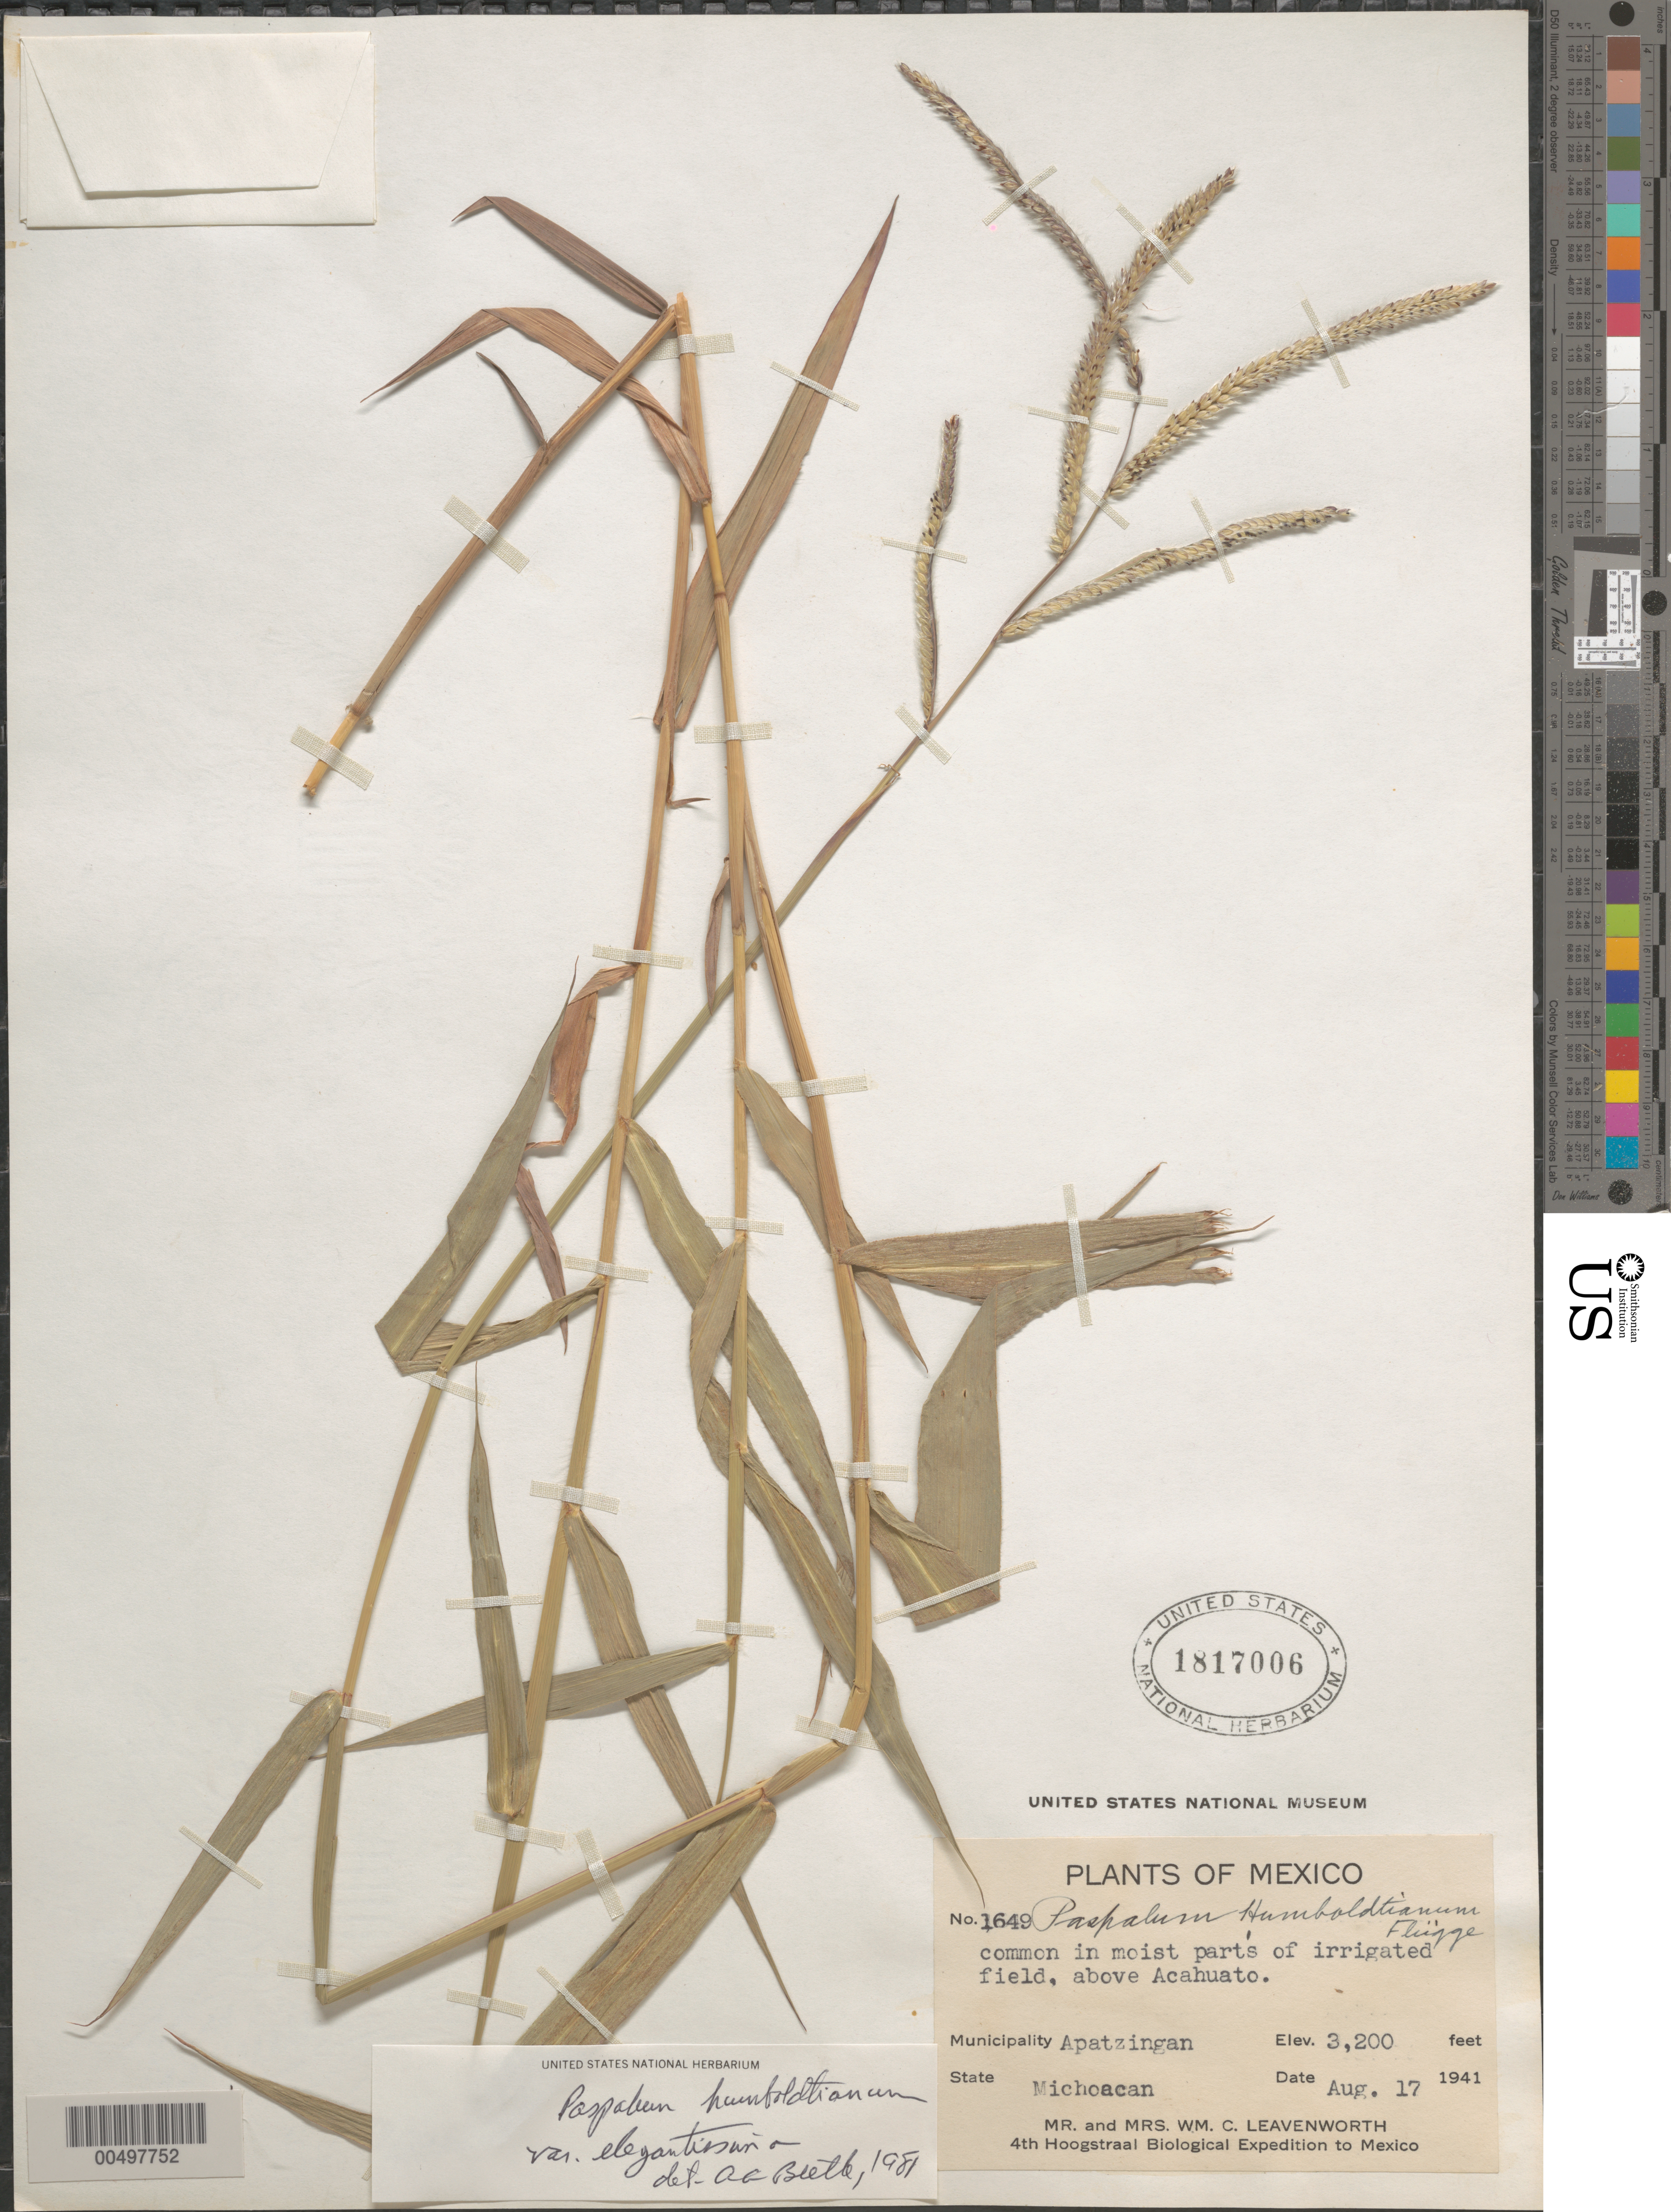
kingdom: Plantae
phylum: Tracheophyta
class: Liliopsida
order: Poales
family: Poaceae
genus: Paspalum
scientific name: Paspalum humboldtianum var. elegantissima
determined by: Beetle, Alan A.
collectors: W. C. Leavenworth & -. Leavenworth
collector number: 1649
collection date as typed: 17 Aug 1941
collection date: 1941-08-17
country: Mexico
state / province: Michoacán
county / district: Apatzingan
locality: Above Acahuato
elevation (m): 975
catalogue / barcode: US 1817006